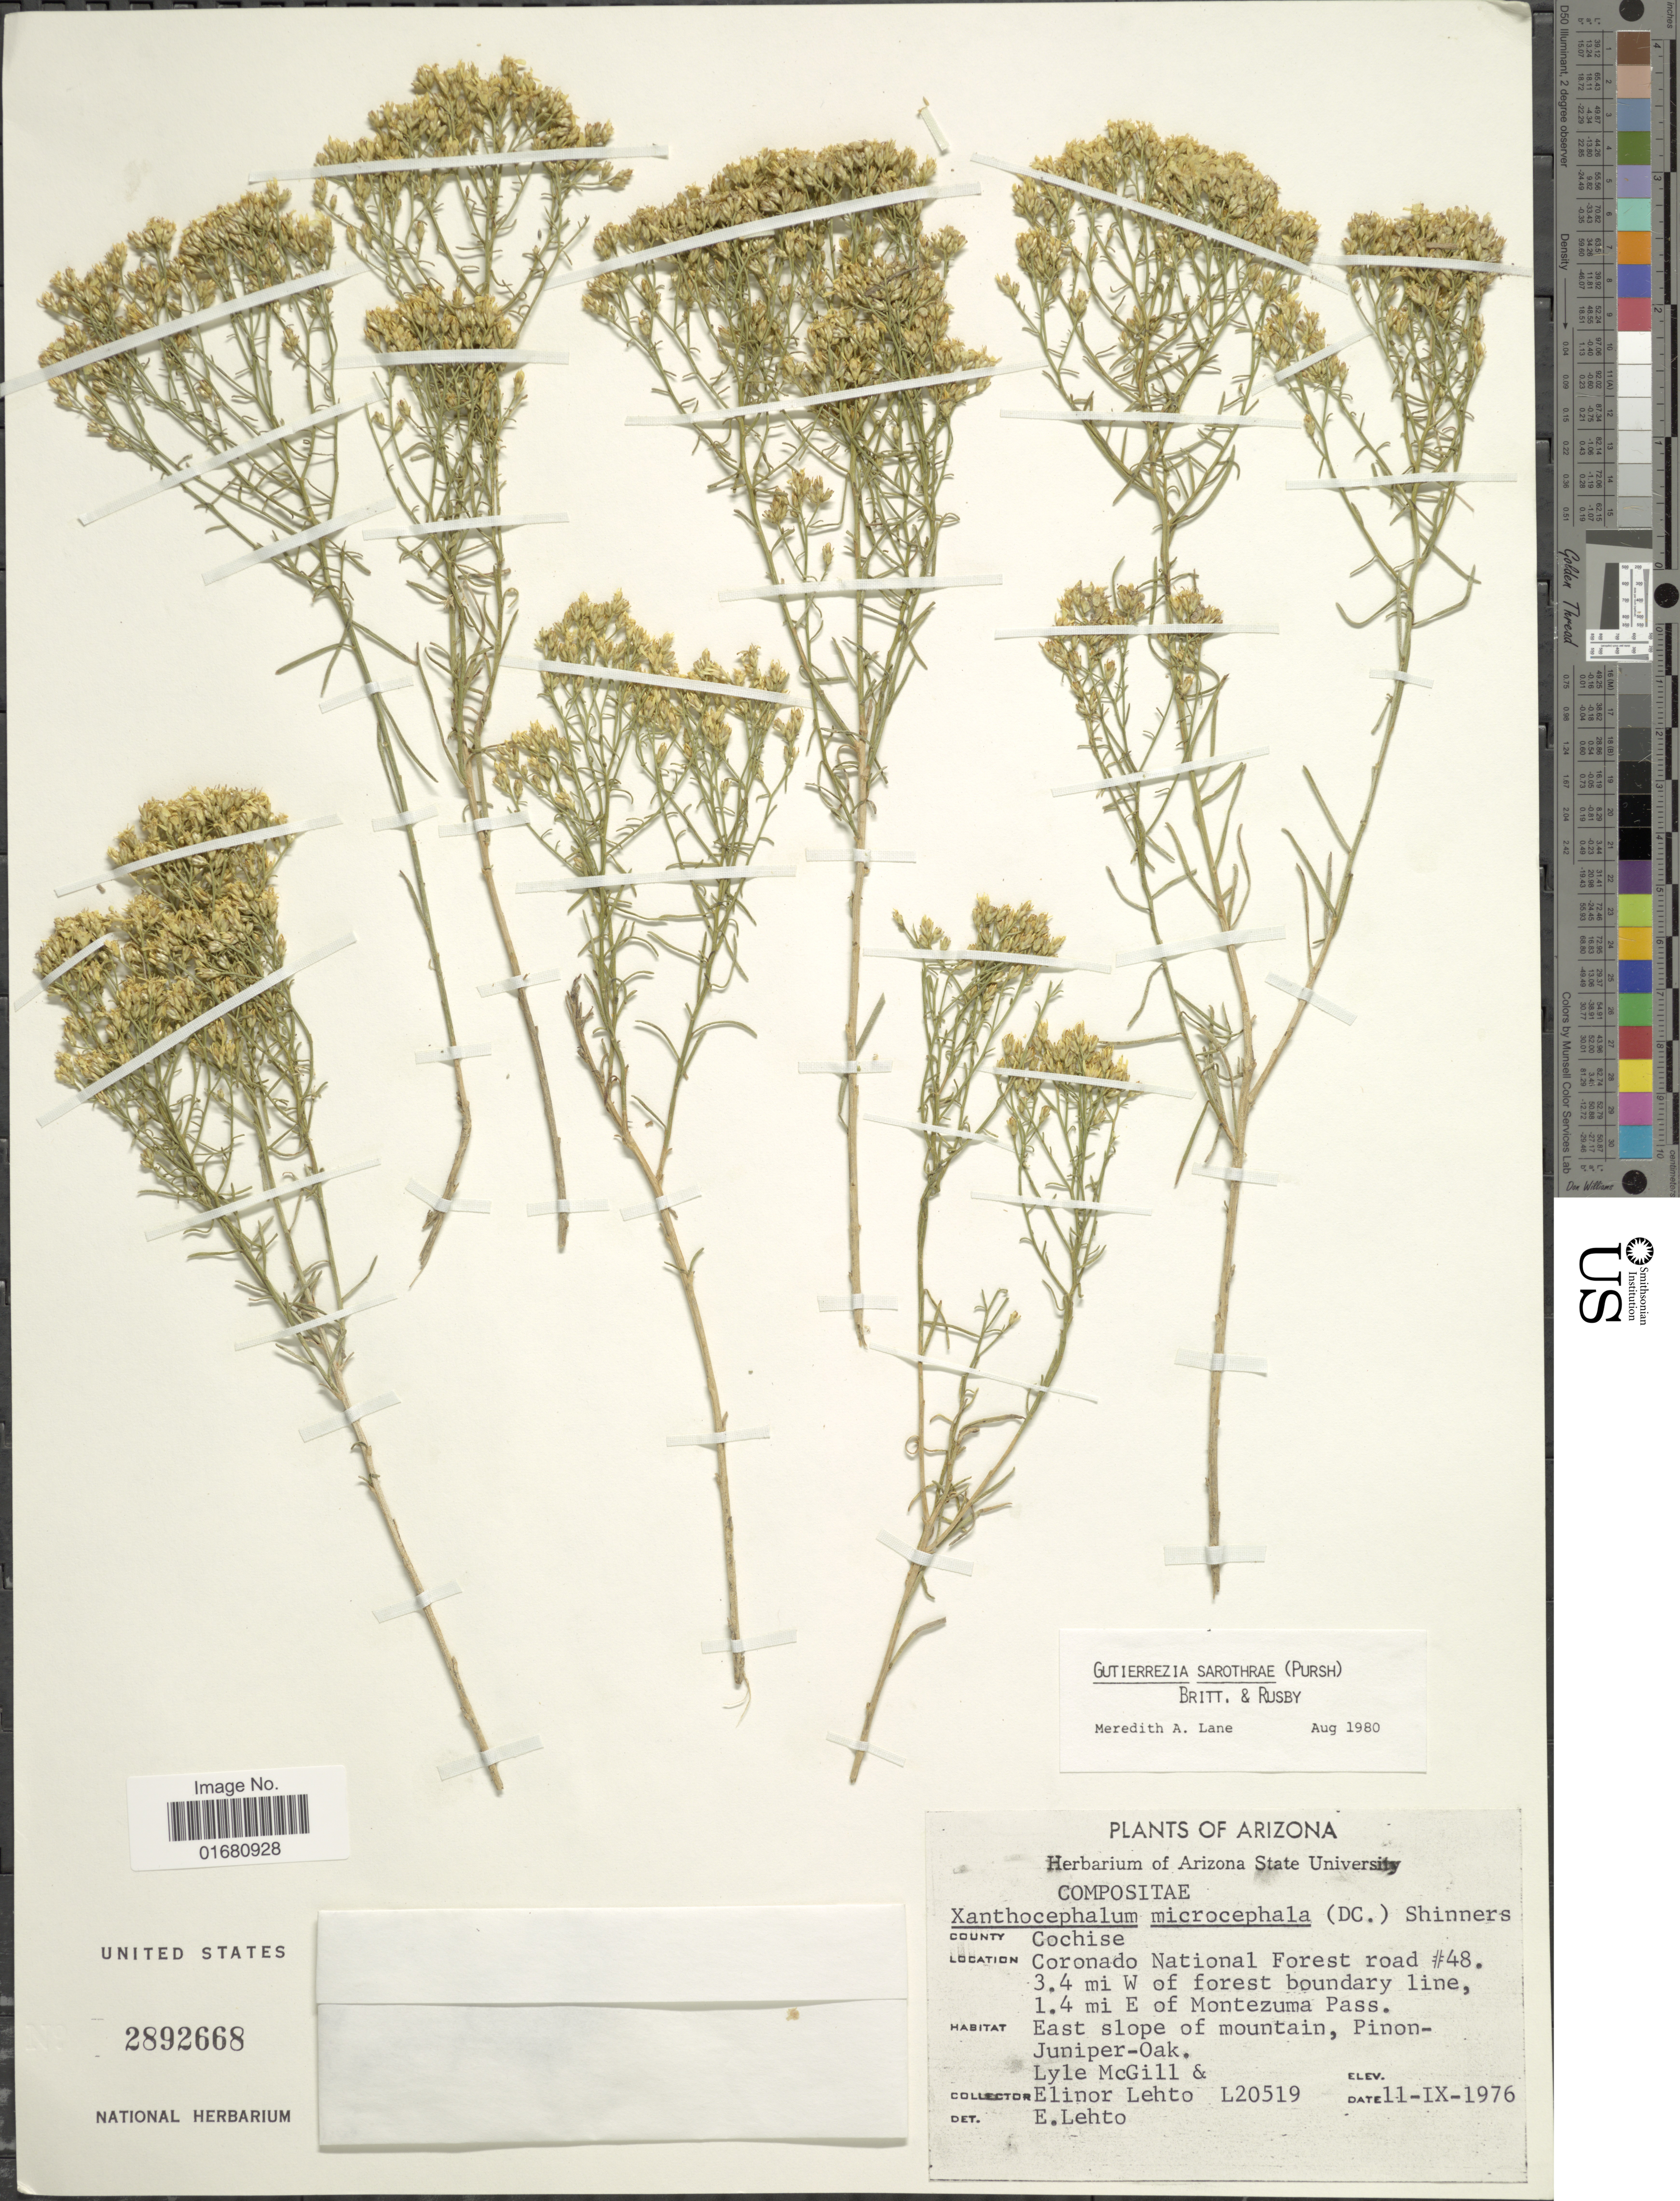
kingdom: Plantae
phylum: Tracheophyta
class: Magnoliopsida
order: Asterales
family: Asteraceae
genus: Gutierrezia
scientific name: Gutierrezia sarothrae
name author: (Pursh) Britton & Rusby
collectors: L. McGill & E. Lehto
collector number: L20519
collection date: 1976-09-11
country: United States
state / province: Arizona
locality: County: Cochise, Coronado National Forest road #48. 3.4 mi W of Forest boundary line, 1.4 mi E. of Montezuma Pass. East slope of mountain, Pinon-Juniper-Oak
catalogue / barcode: US 2892668